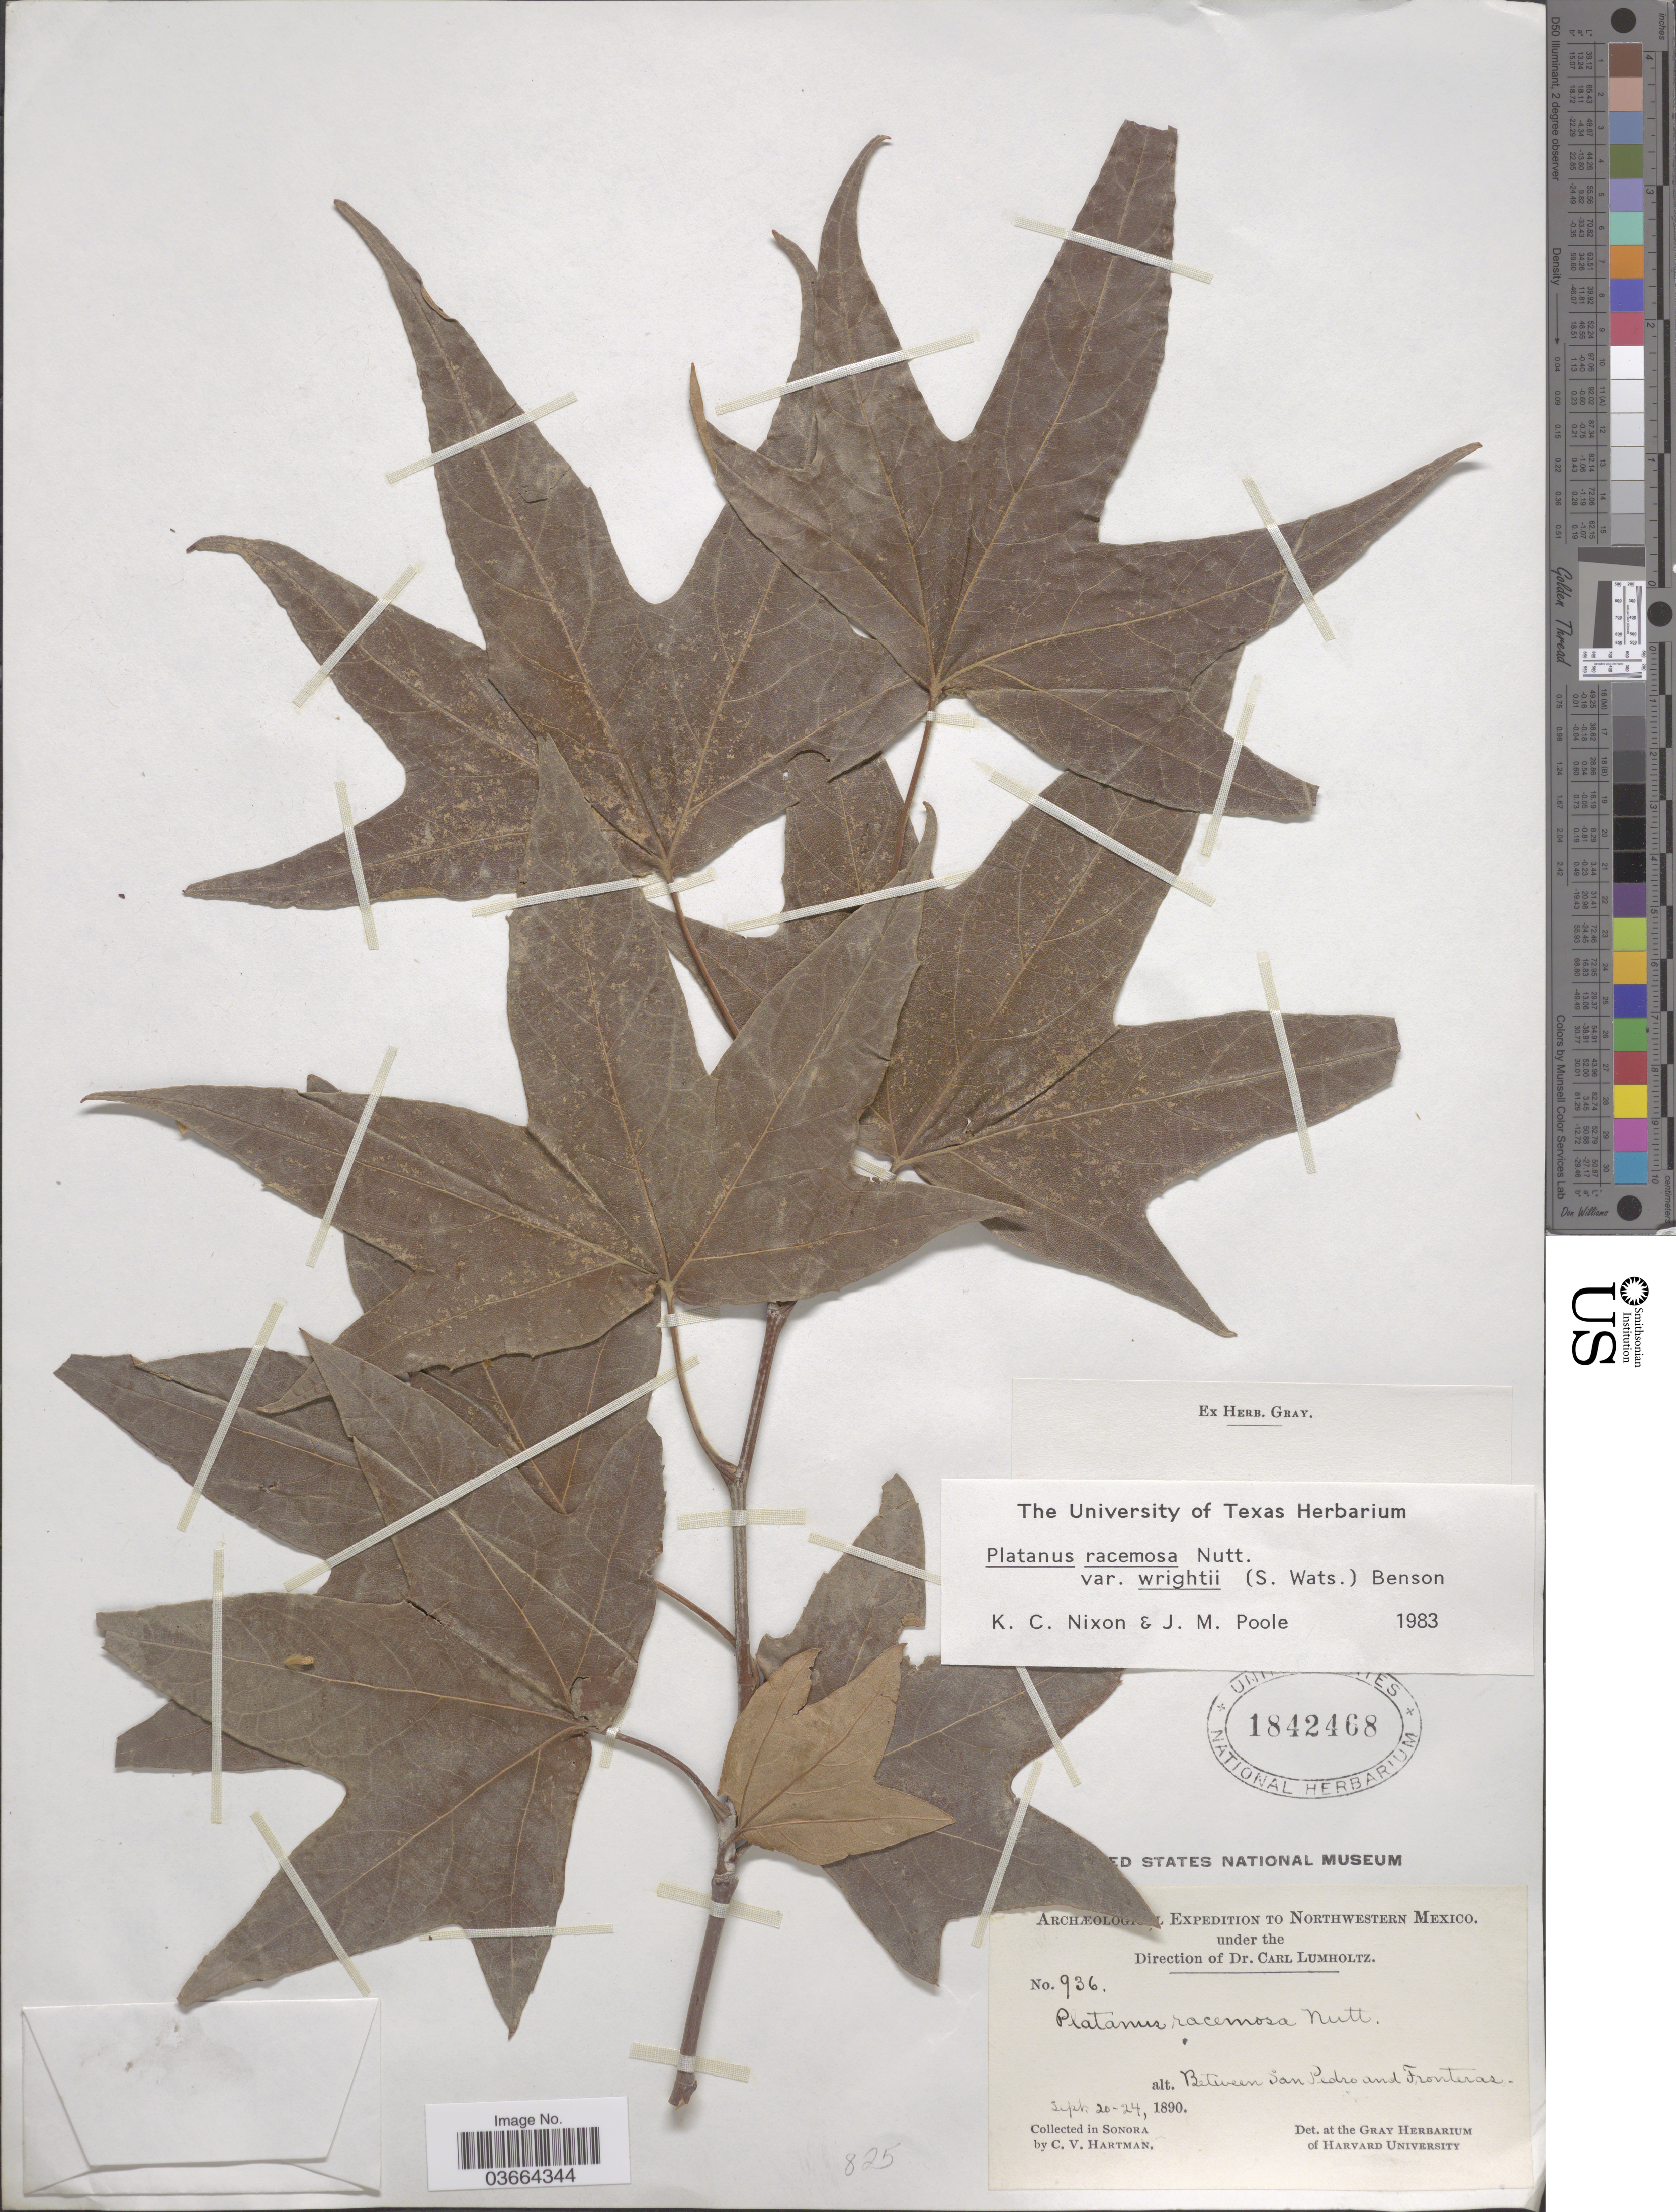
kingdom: Plantae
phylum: Tracheophyta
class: Magnoliopsida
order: Proteales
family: Platanaceae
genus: Platanus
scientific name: Platanus racemosa var. wrightii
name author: (S. Watson) L.D. Benson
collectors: C. V. Hartman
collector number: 936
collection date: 1890-09-20/1890-09-24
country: Mexico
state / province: Sonora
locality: Northwestern Mexico. Between San Pedro and Fronteras.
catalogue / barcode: US 1842468